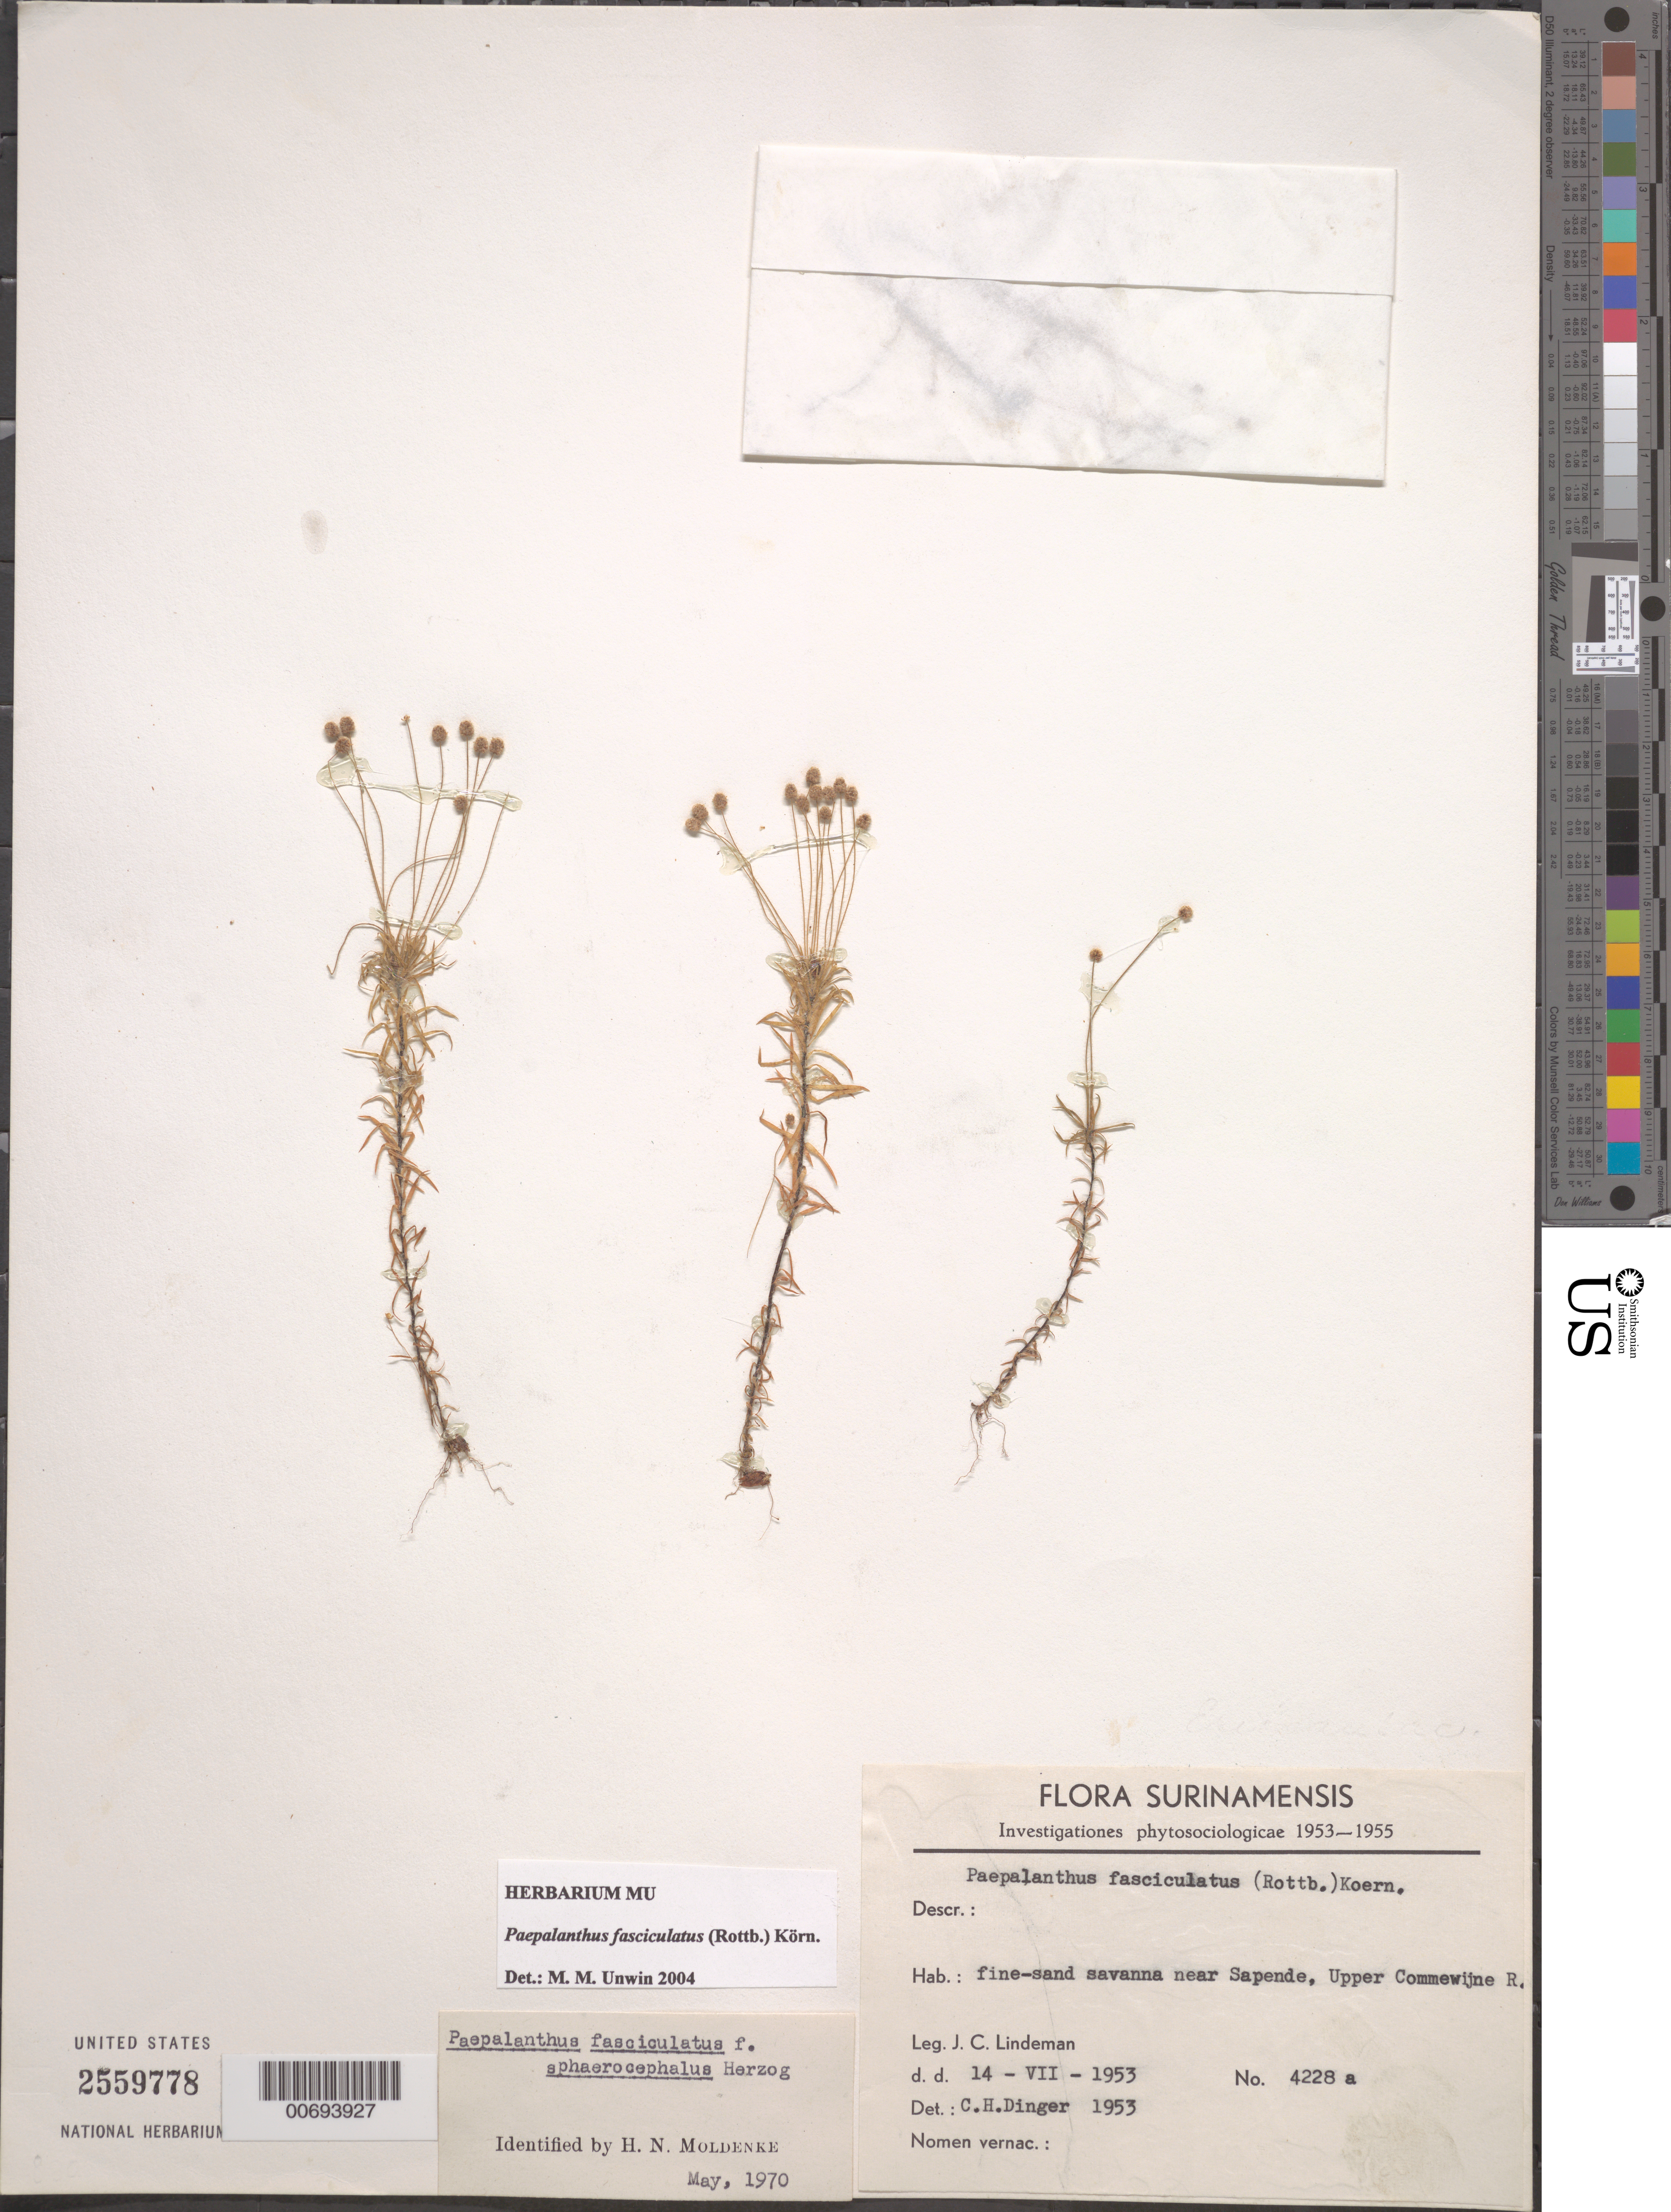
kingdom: Plantae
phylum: Tracheophyta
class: Liliopsida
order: Poales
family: Eriocaulaceae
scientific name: Giuliettia fasciculata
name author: (Rottb.) Andrino & Sano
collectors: J. C. Lindeman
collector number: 4228 a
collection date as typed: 14-Jul-53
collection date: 1953-07-14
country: Suriname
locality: Sapende, vic. of, Upper Commewijne R.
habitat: Fine sand savanna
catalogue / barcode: US 2559778